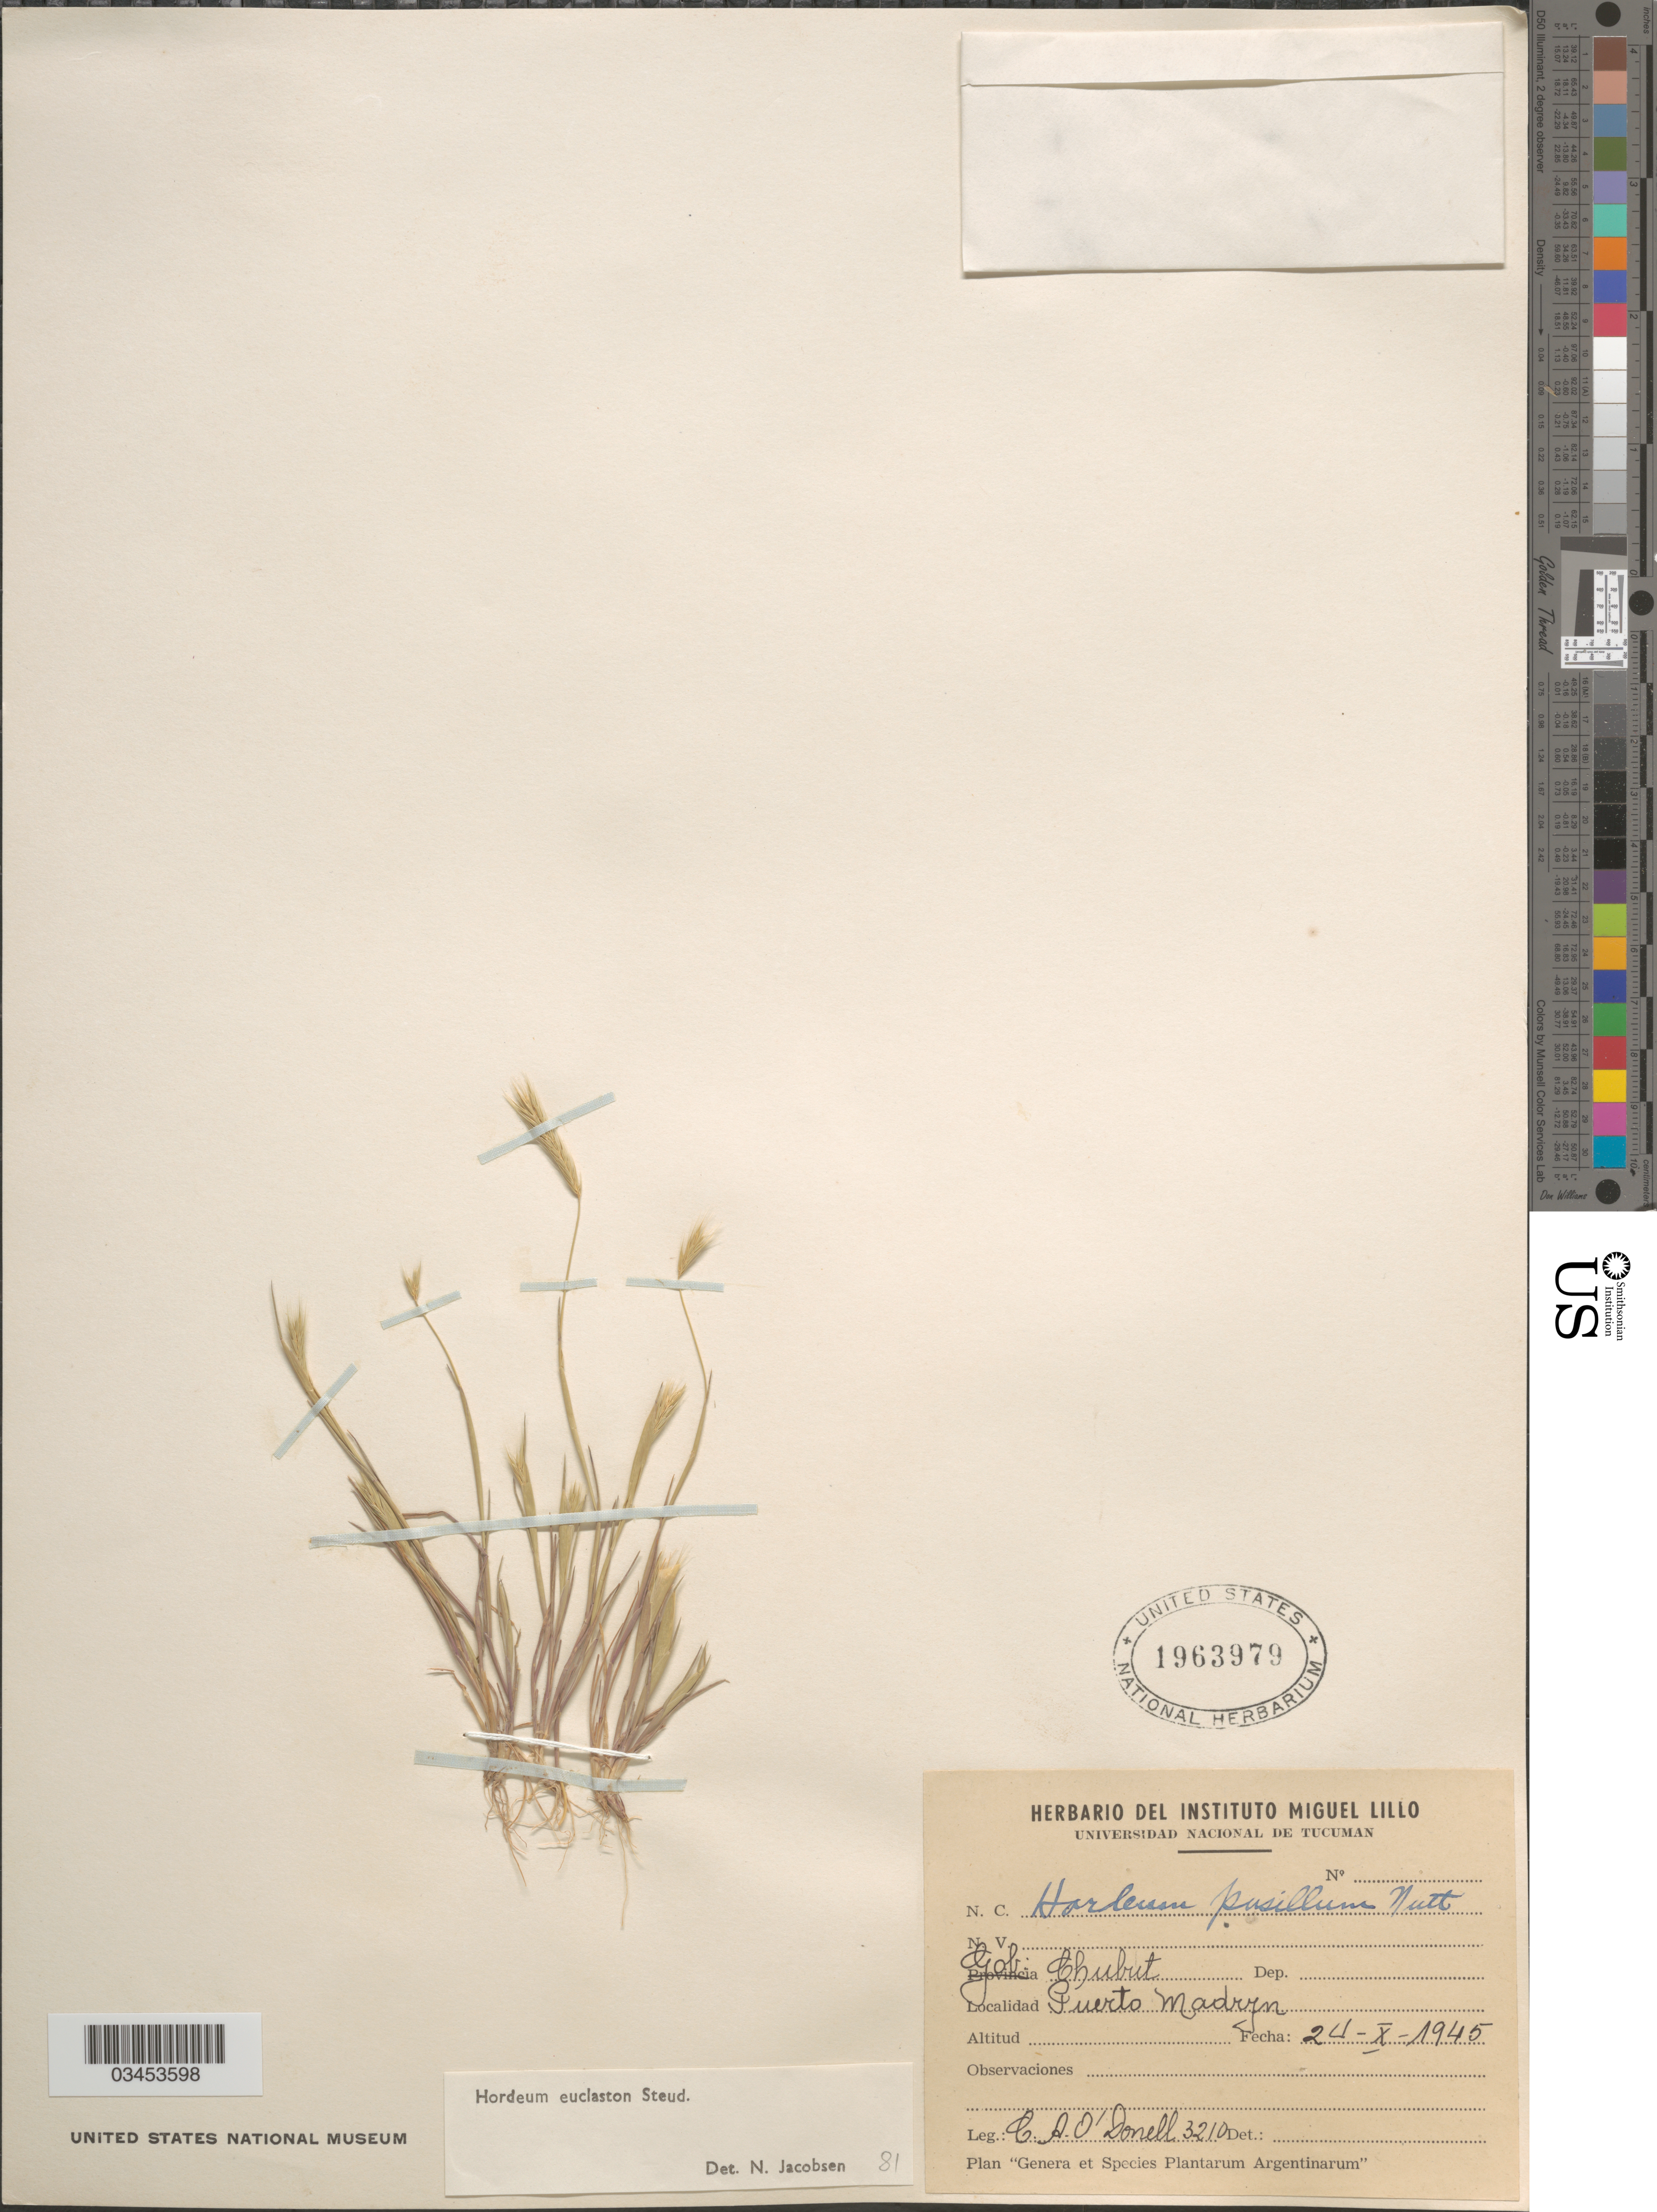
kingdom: Plantae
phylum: Tracheophyta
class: Liliopsida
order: Poales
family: Poaceae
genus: Hordeum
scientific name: Hordeum euclaston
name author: Steud.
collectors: C. A. O'Donell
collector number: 321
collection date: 1945-10-24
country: Argentina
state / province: Chubut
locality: Gob: Chubut. Puerto Madryn.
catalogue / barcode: US 1963979